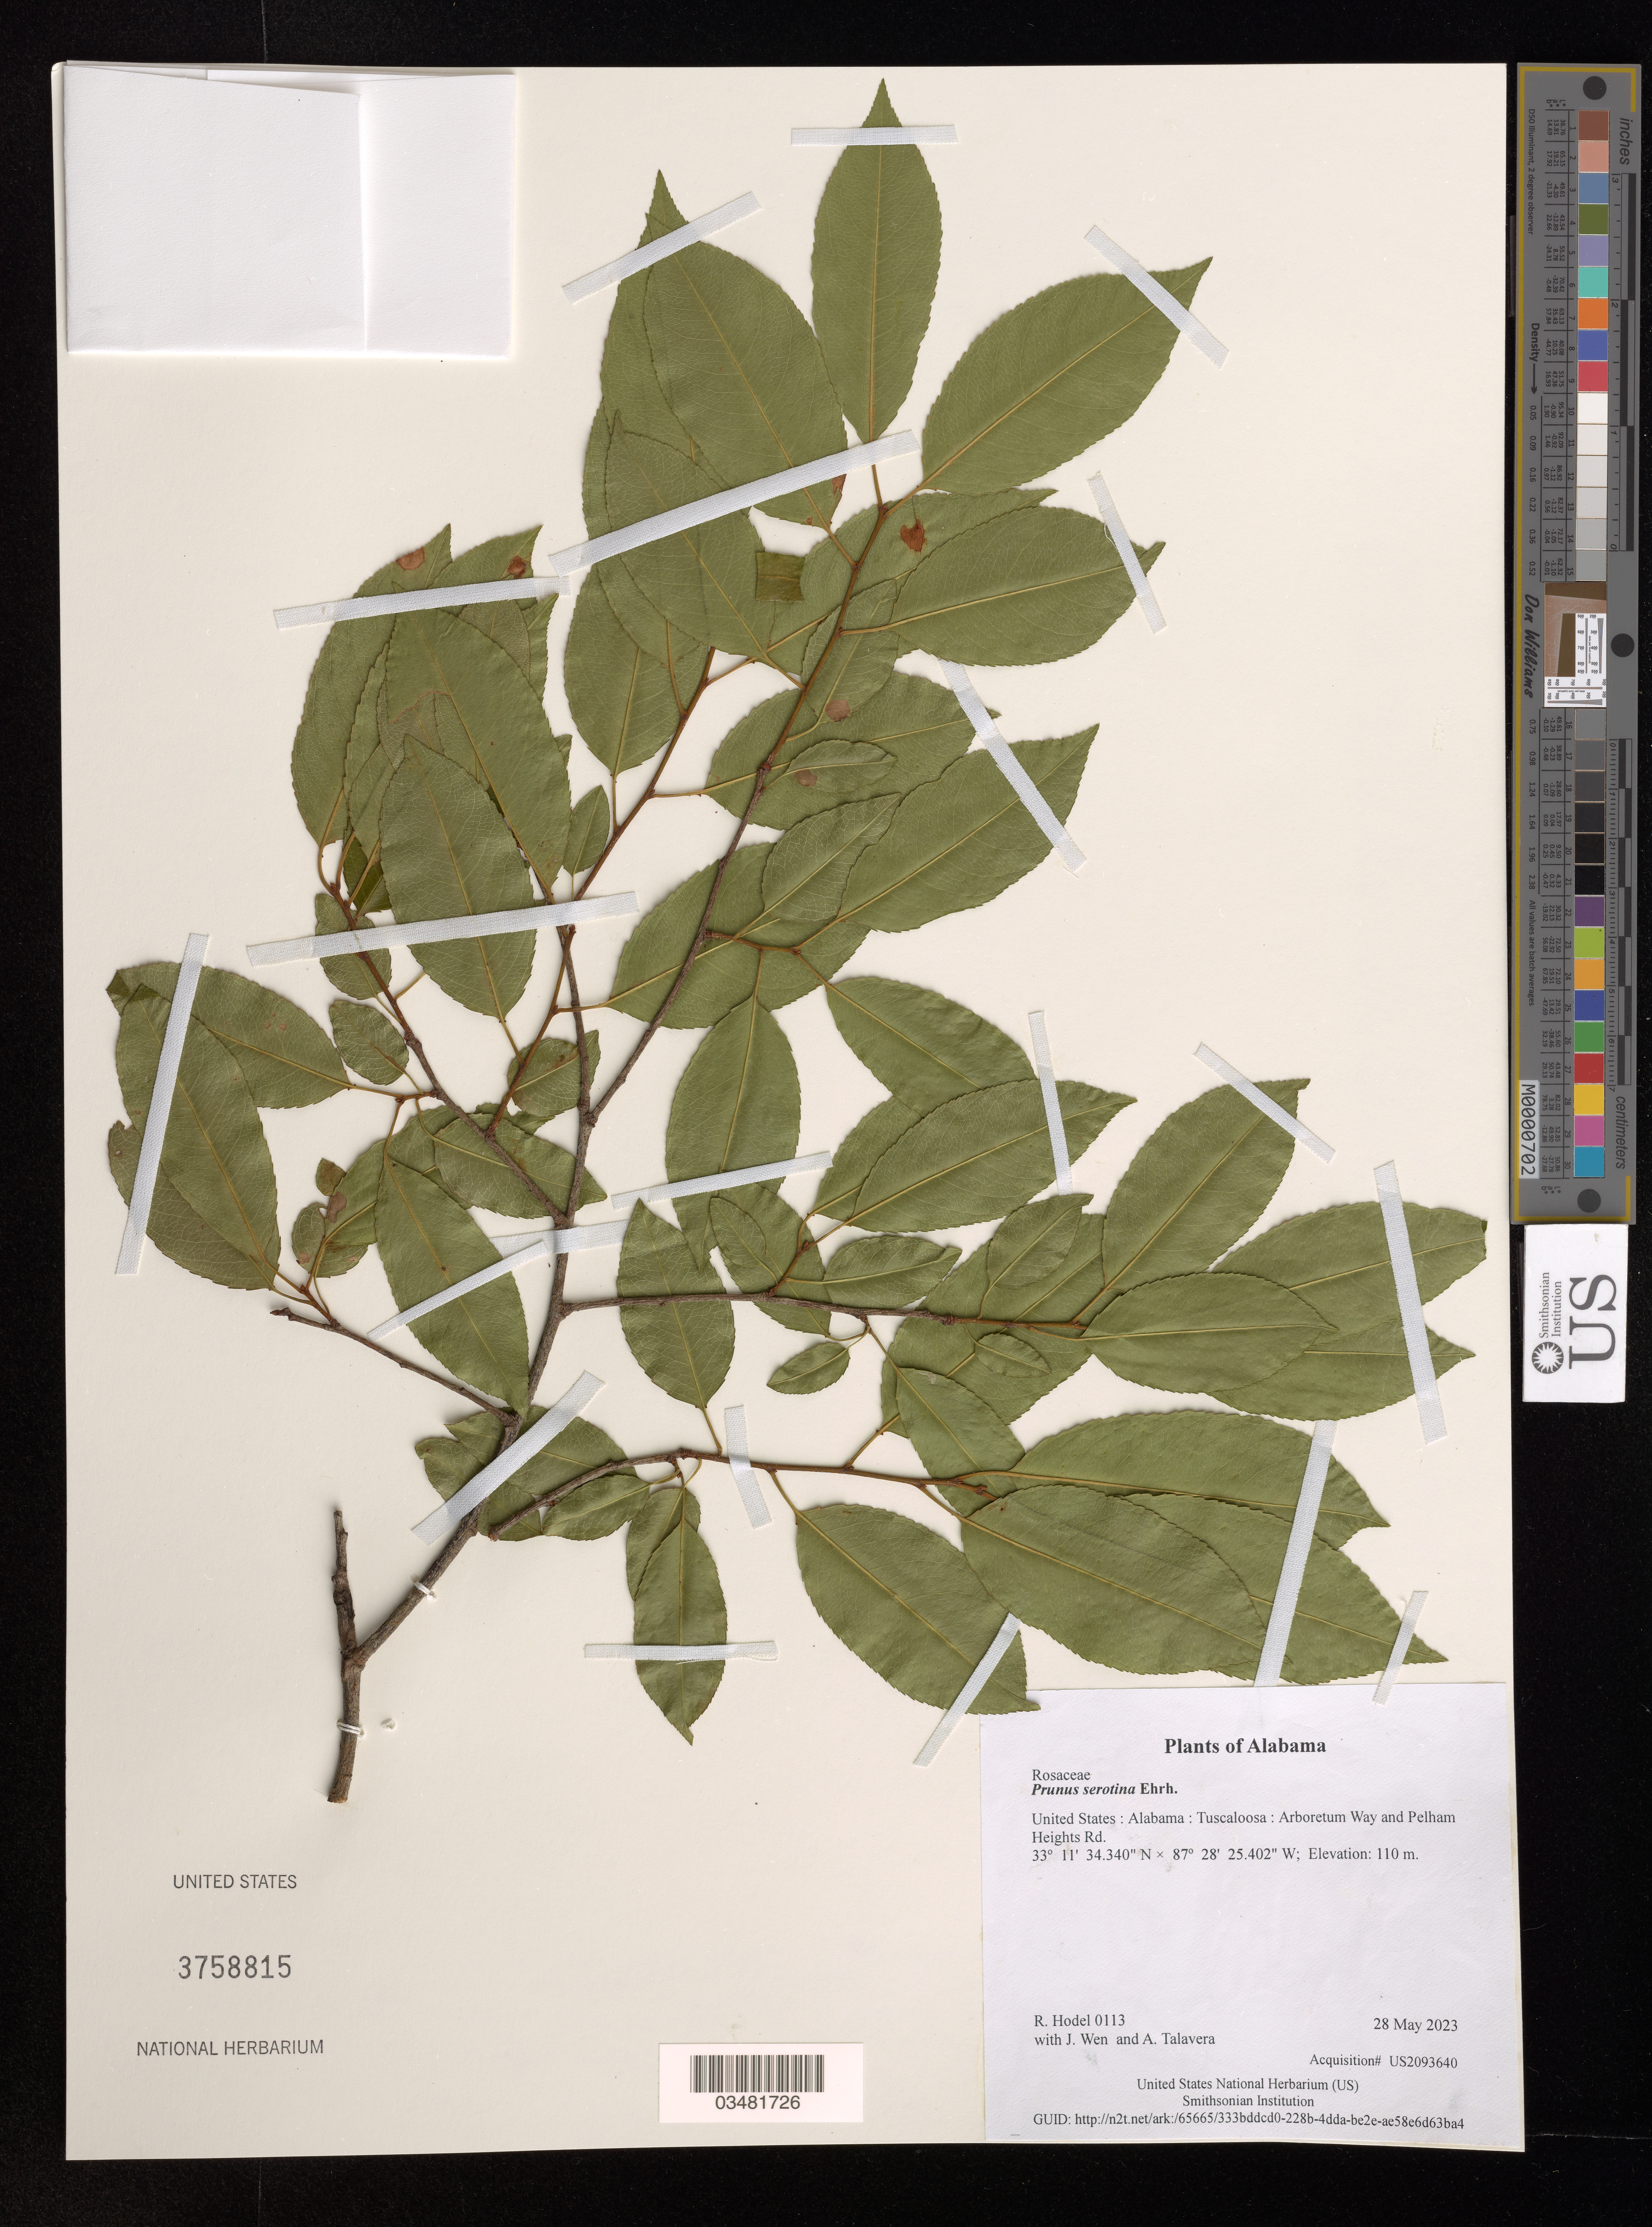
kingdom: Plantae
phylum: Tracheophyta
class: Magnoliopsida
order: Rosales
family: Rosaceae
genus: Prunus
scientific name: Prunus serotina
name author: Ehrh.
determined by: Hodel, Richard G. J.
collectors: R. Hodel, J. Wen & A. Talavera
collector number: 0113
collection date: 2023-05-28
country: United States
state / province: Alabama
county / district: Tuscaloosa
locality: Arboretum Way and Pelham Heights Rd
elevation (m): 110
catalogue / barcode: US 3758815